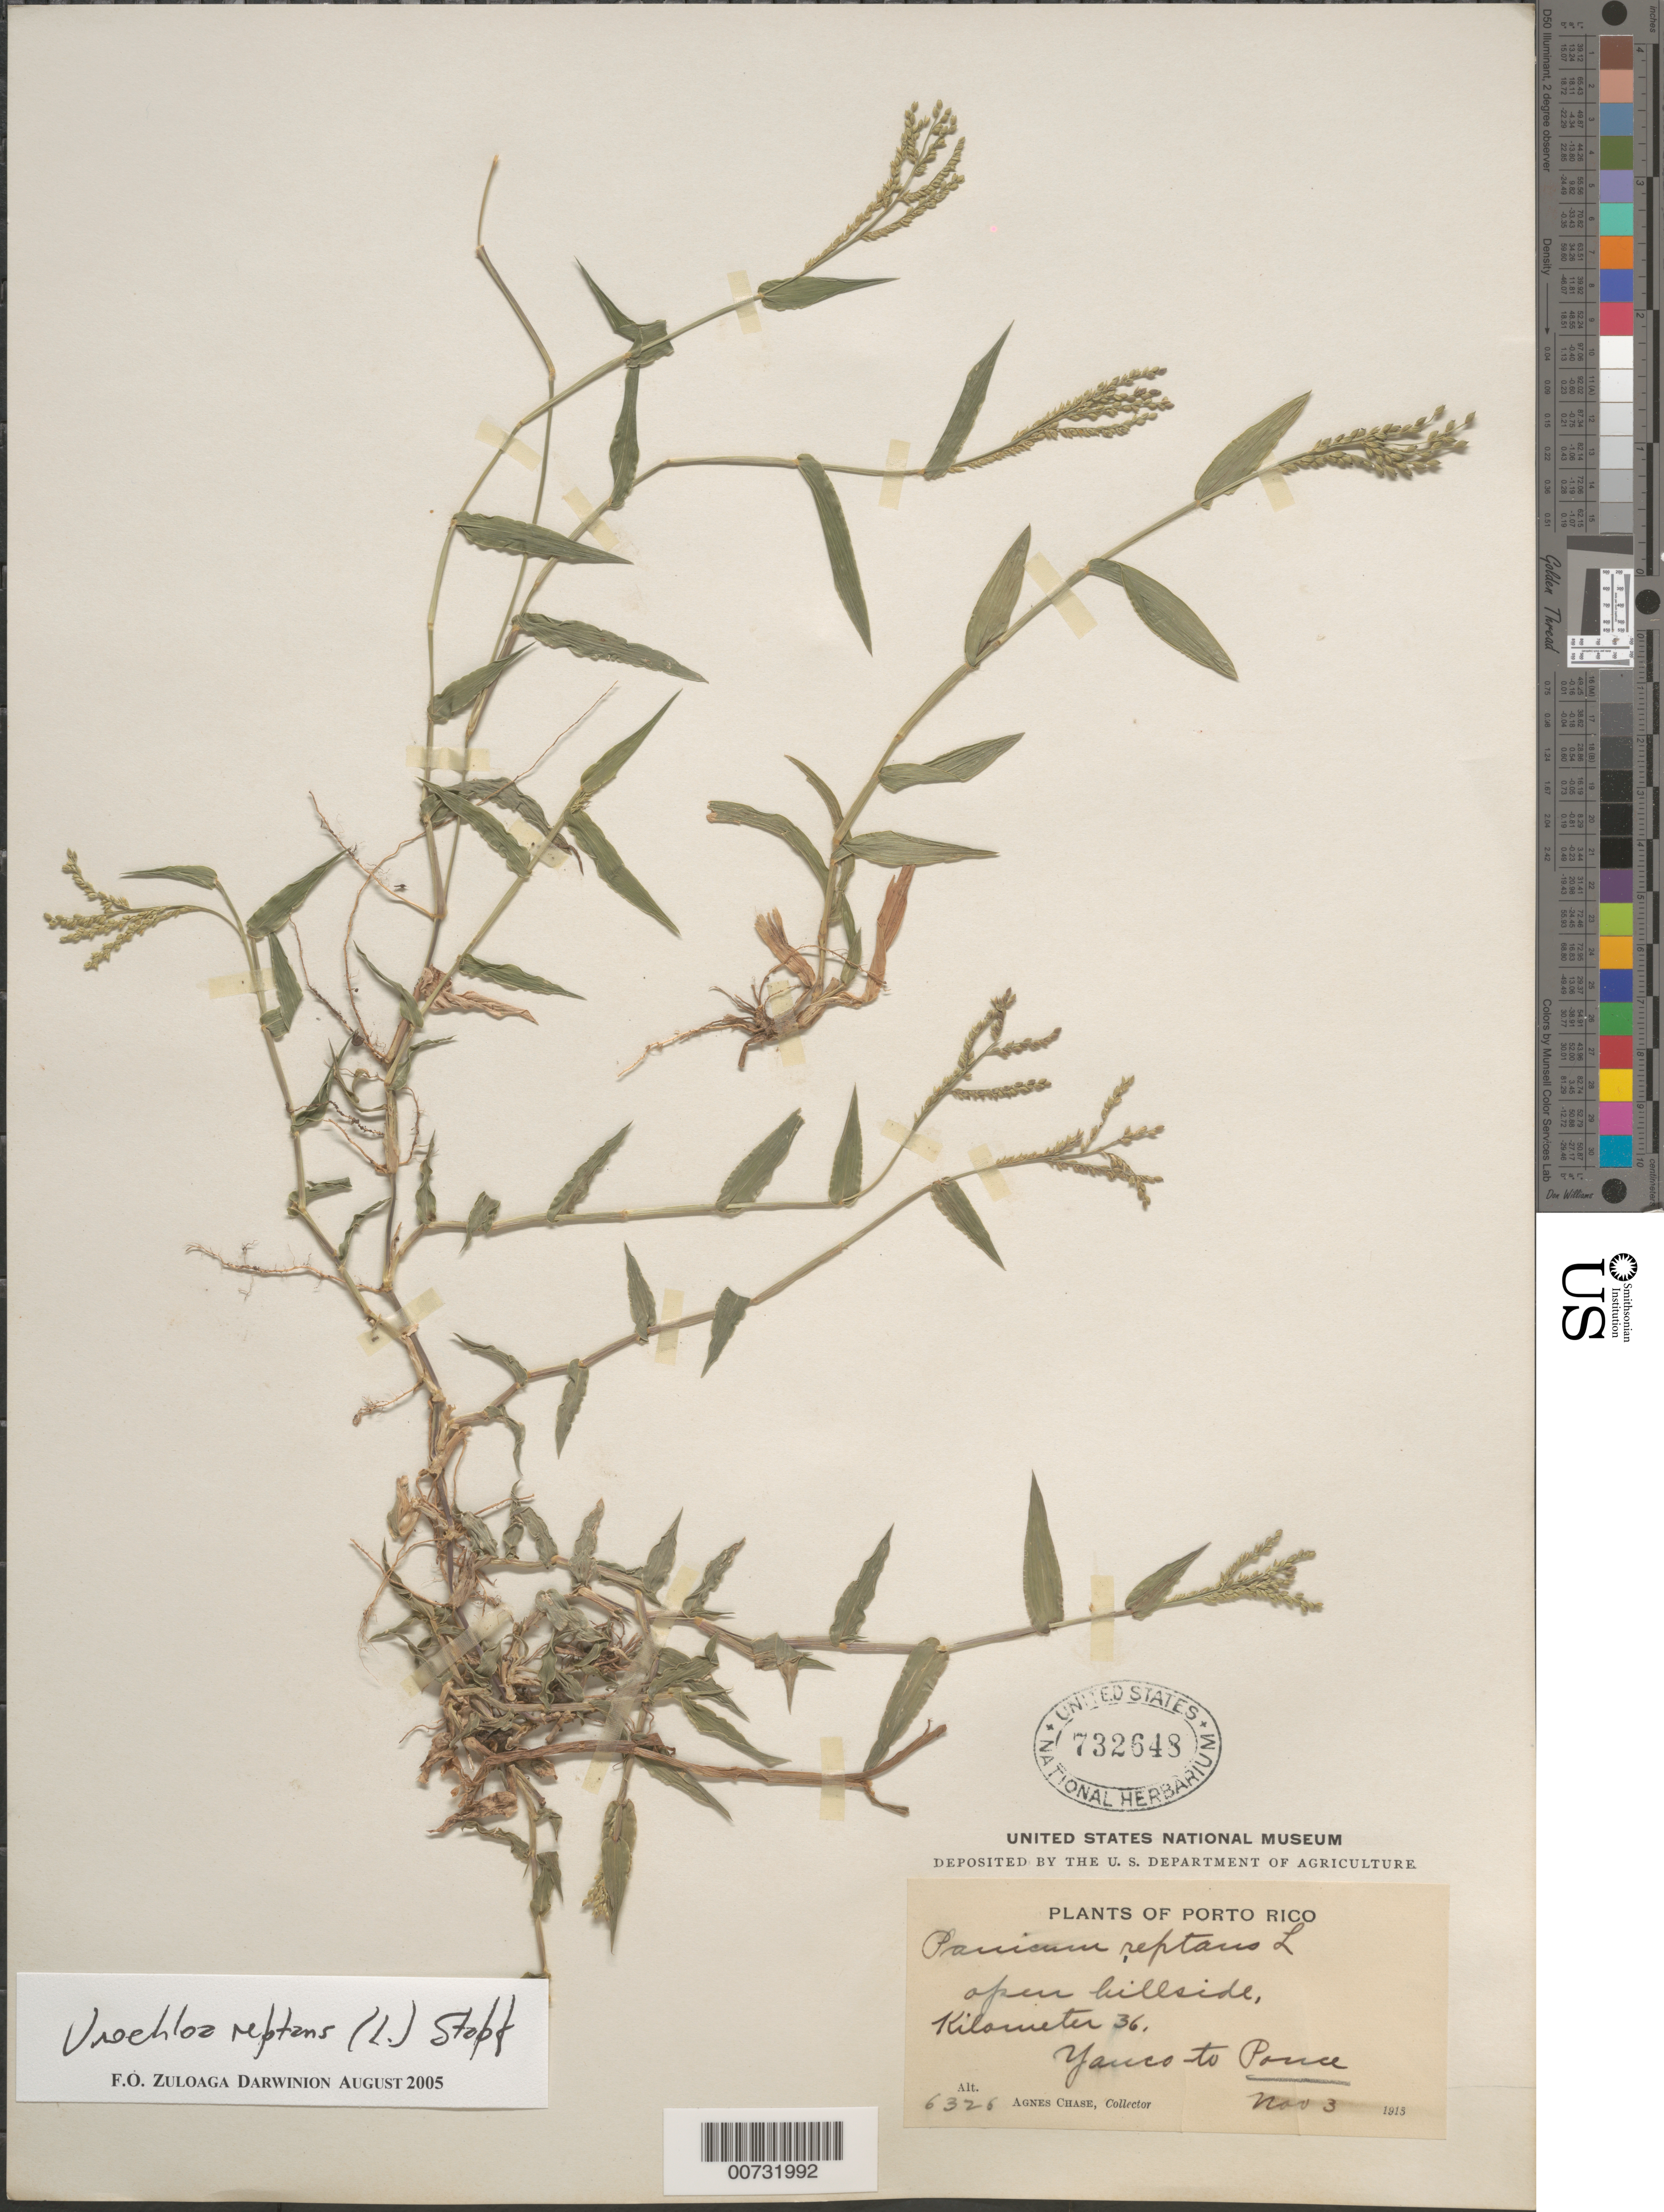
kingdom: Plantae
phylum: Tracheophyta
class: Liliopsida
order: Poales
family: Poaceae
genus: Urochloa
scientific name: Urochloa reptans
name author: (L.) Stapf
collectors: A. Chase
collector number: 6326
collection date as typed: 03 Nov 1913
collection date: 1913-11-03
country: Puerto Rico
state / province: Ponce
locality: Yauco to Ponce, km 36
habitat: Open hillside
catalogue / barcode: US 732648